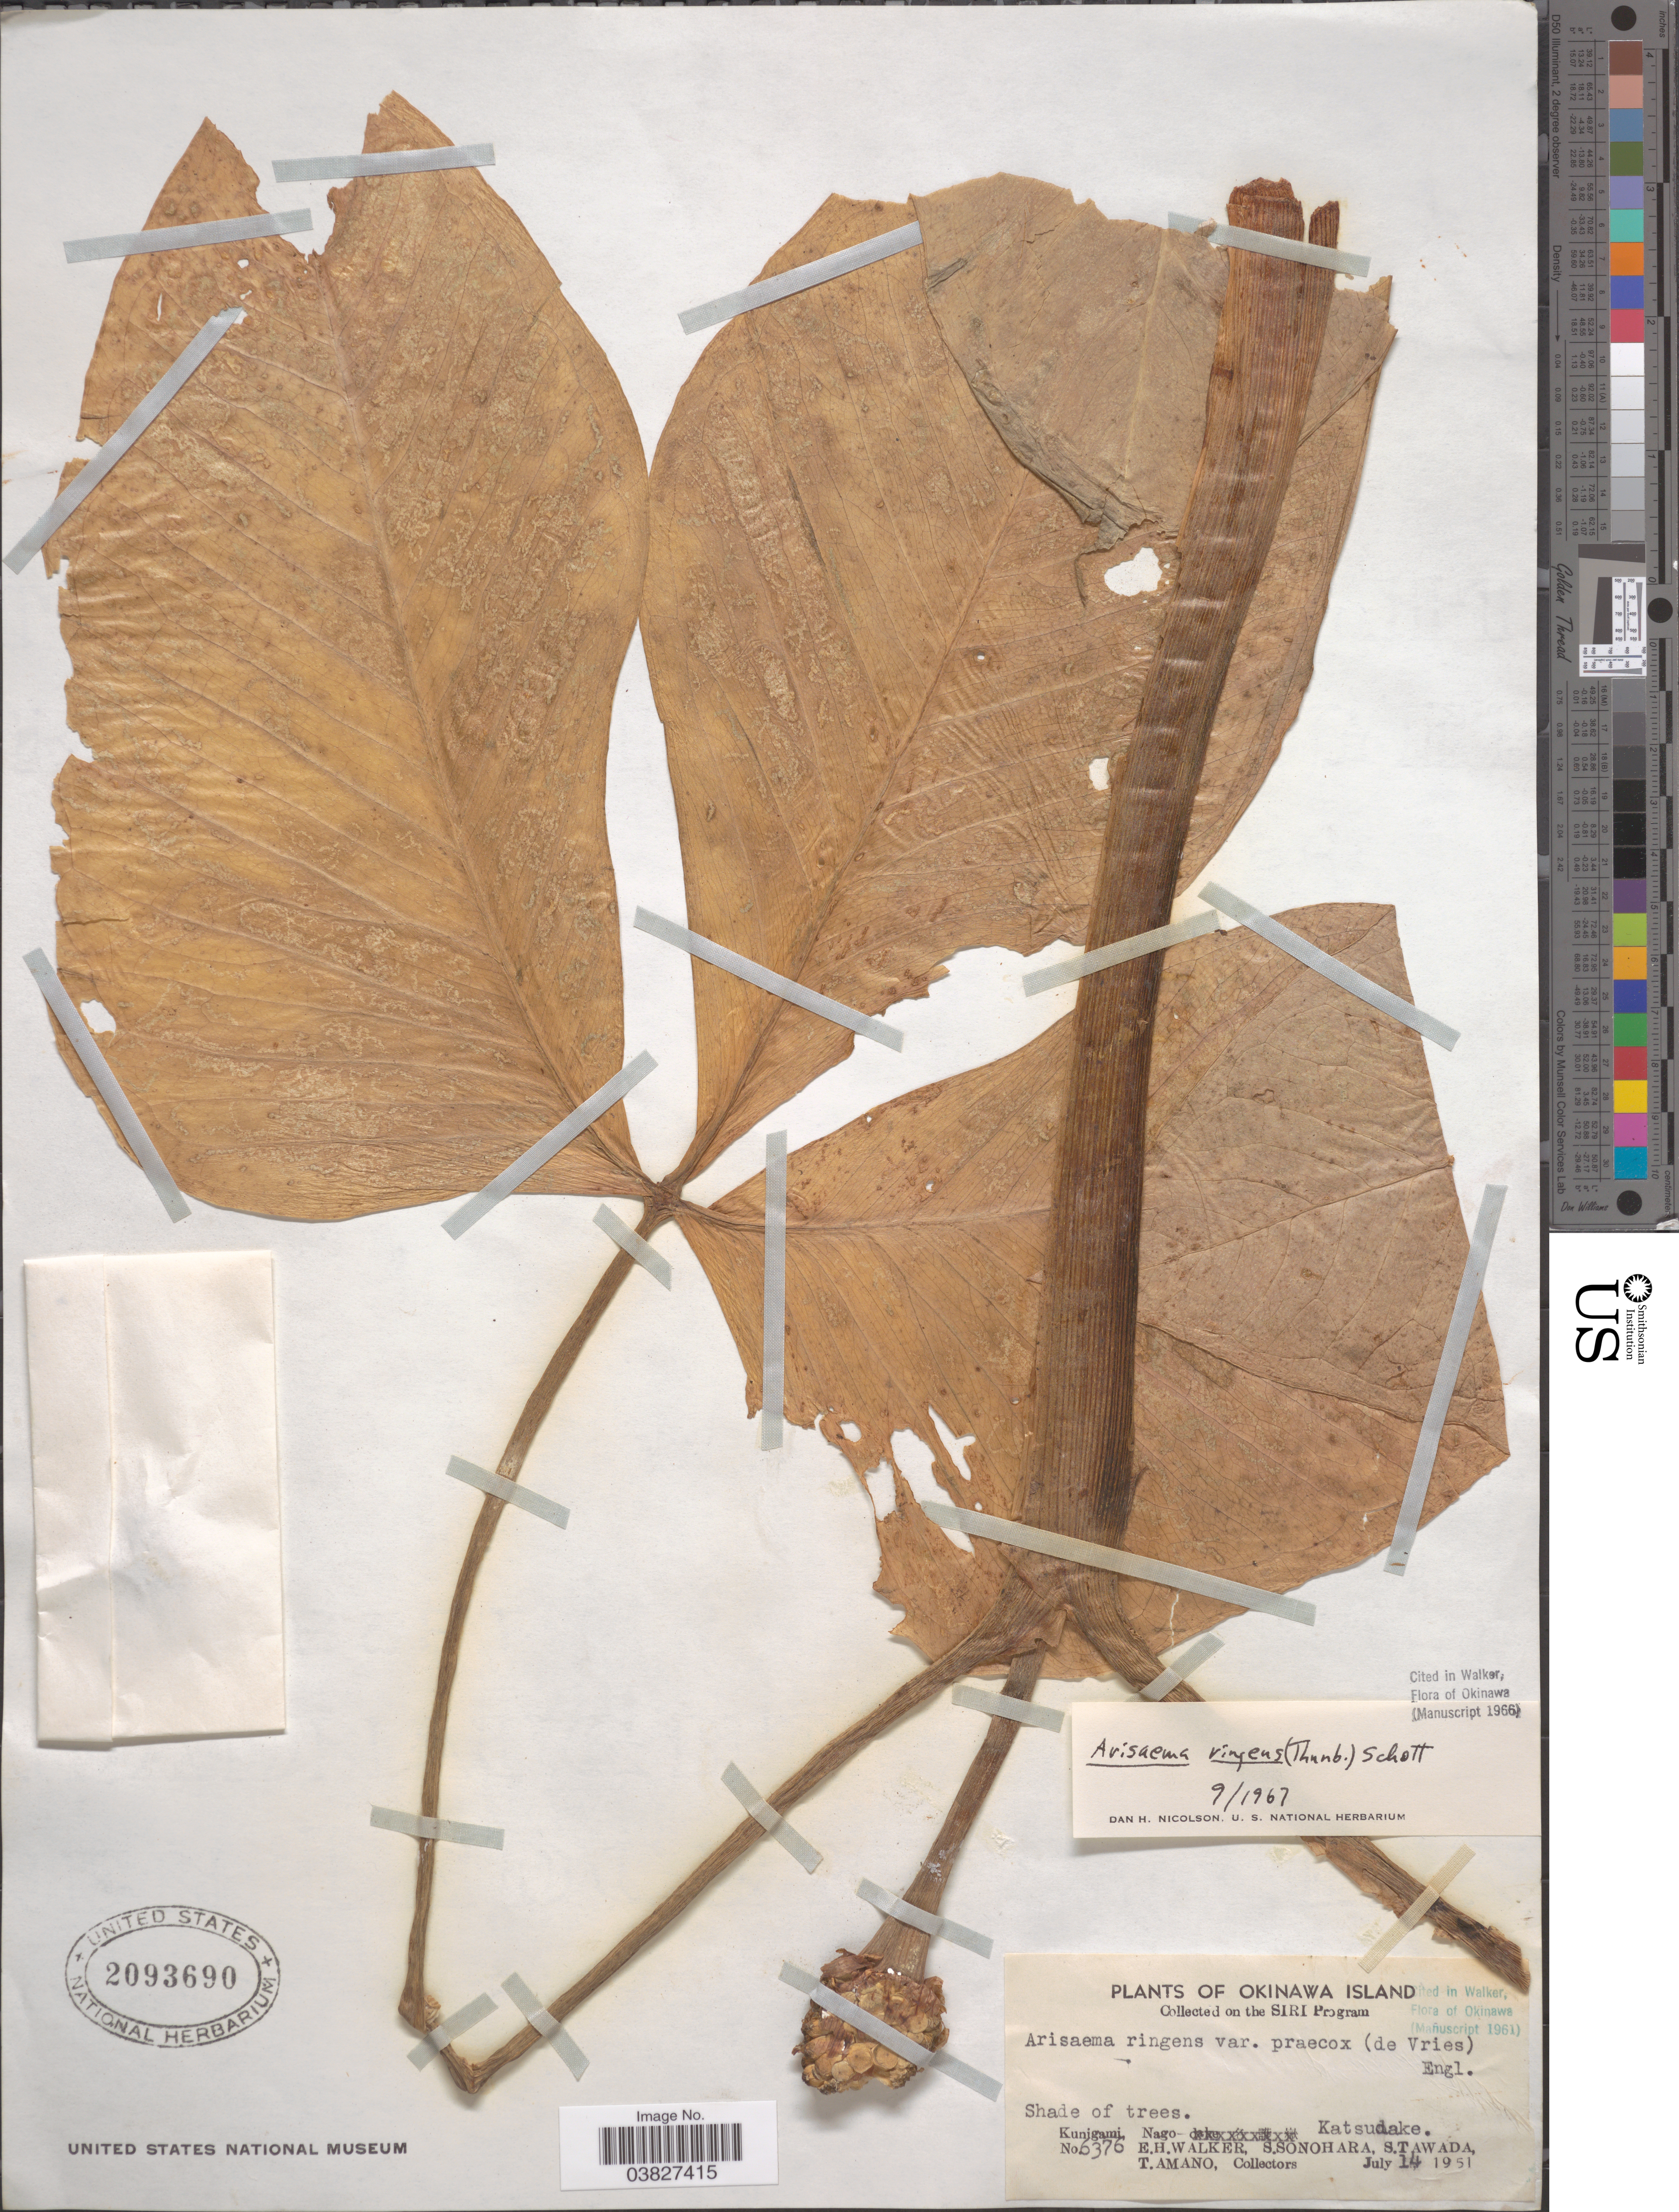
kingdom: Plantae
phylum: Tracheophyta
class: Liliopsida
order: Alismatales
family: Araceae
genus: Arisaema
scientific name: Arisaema ringens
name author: (Thunb.) Schott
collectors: E. H. Walker, S. Sonohara, S. Tawada & T. Amano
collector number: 6376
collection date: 1951-07-14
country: Japan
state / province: Okinawa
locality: Okinawa Island. kunigami, Nago. Katsudake.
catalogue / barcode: US 2093690